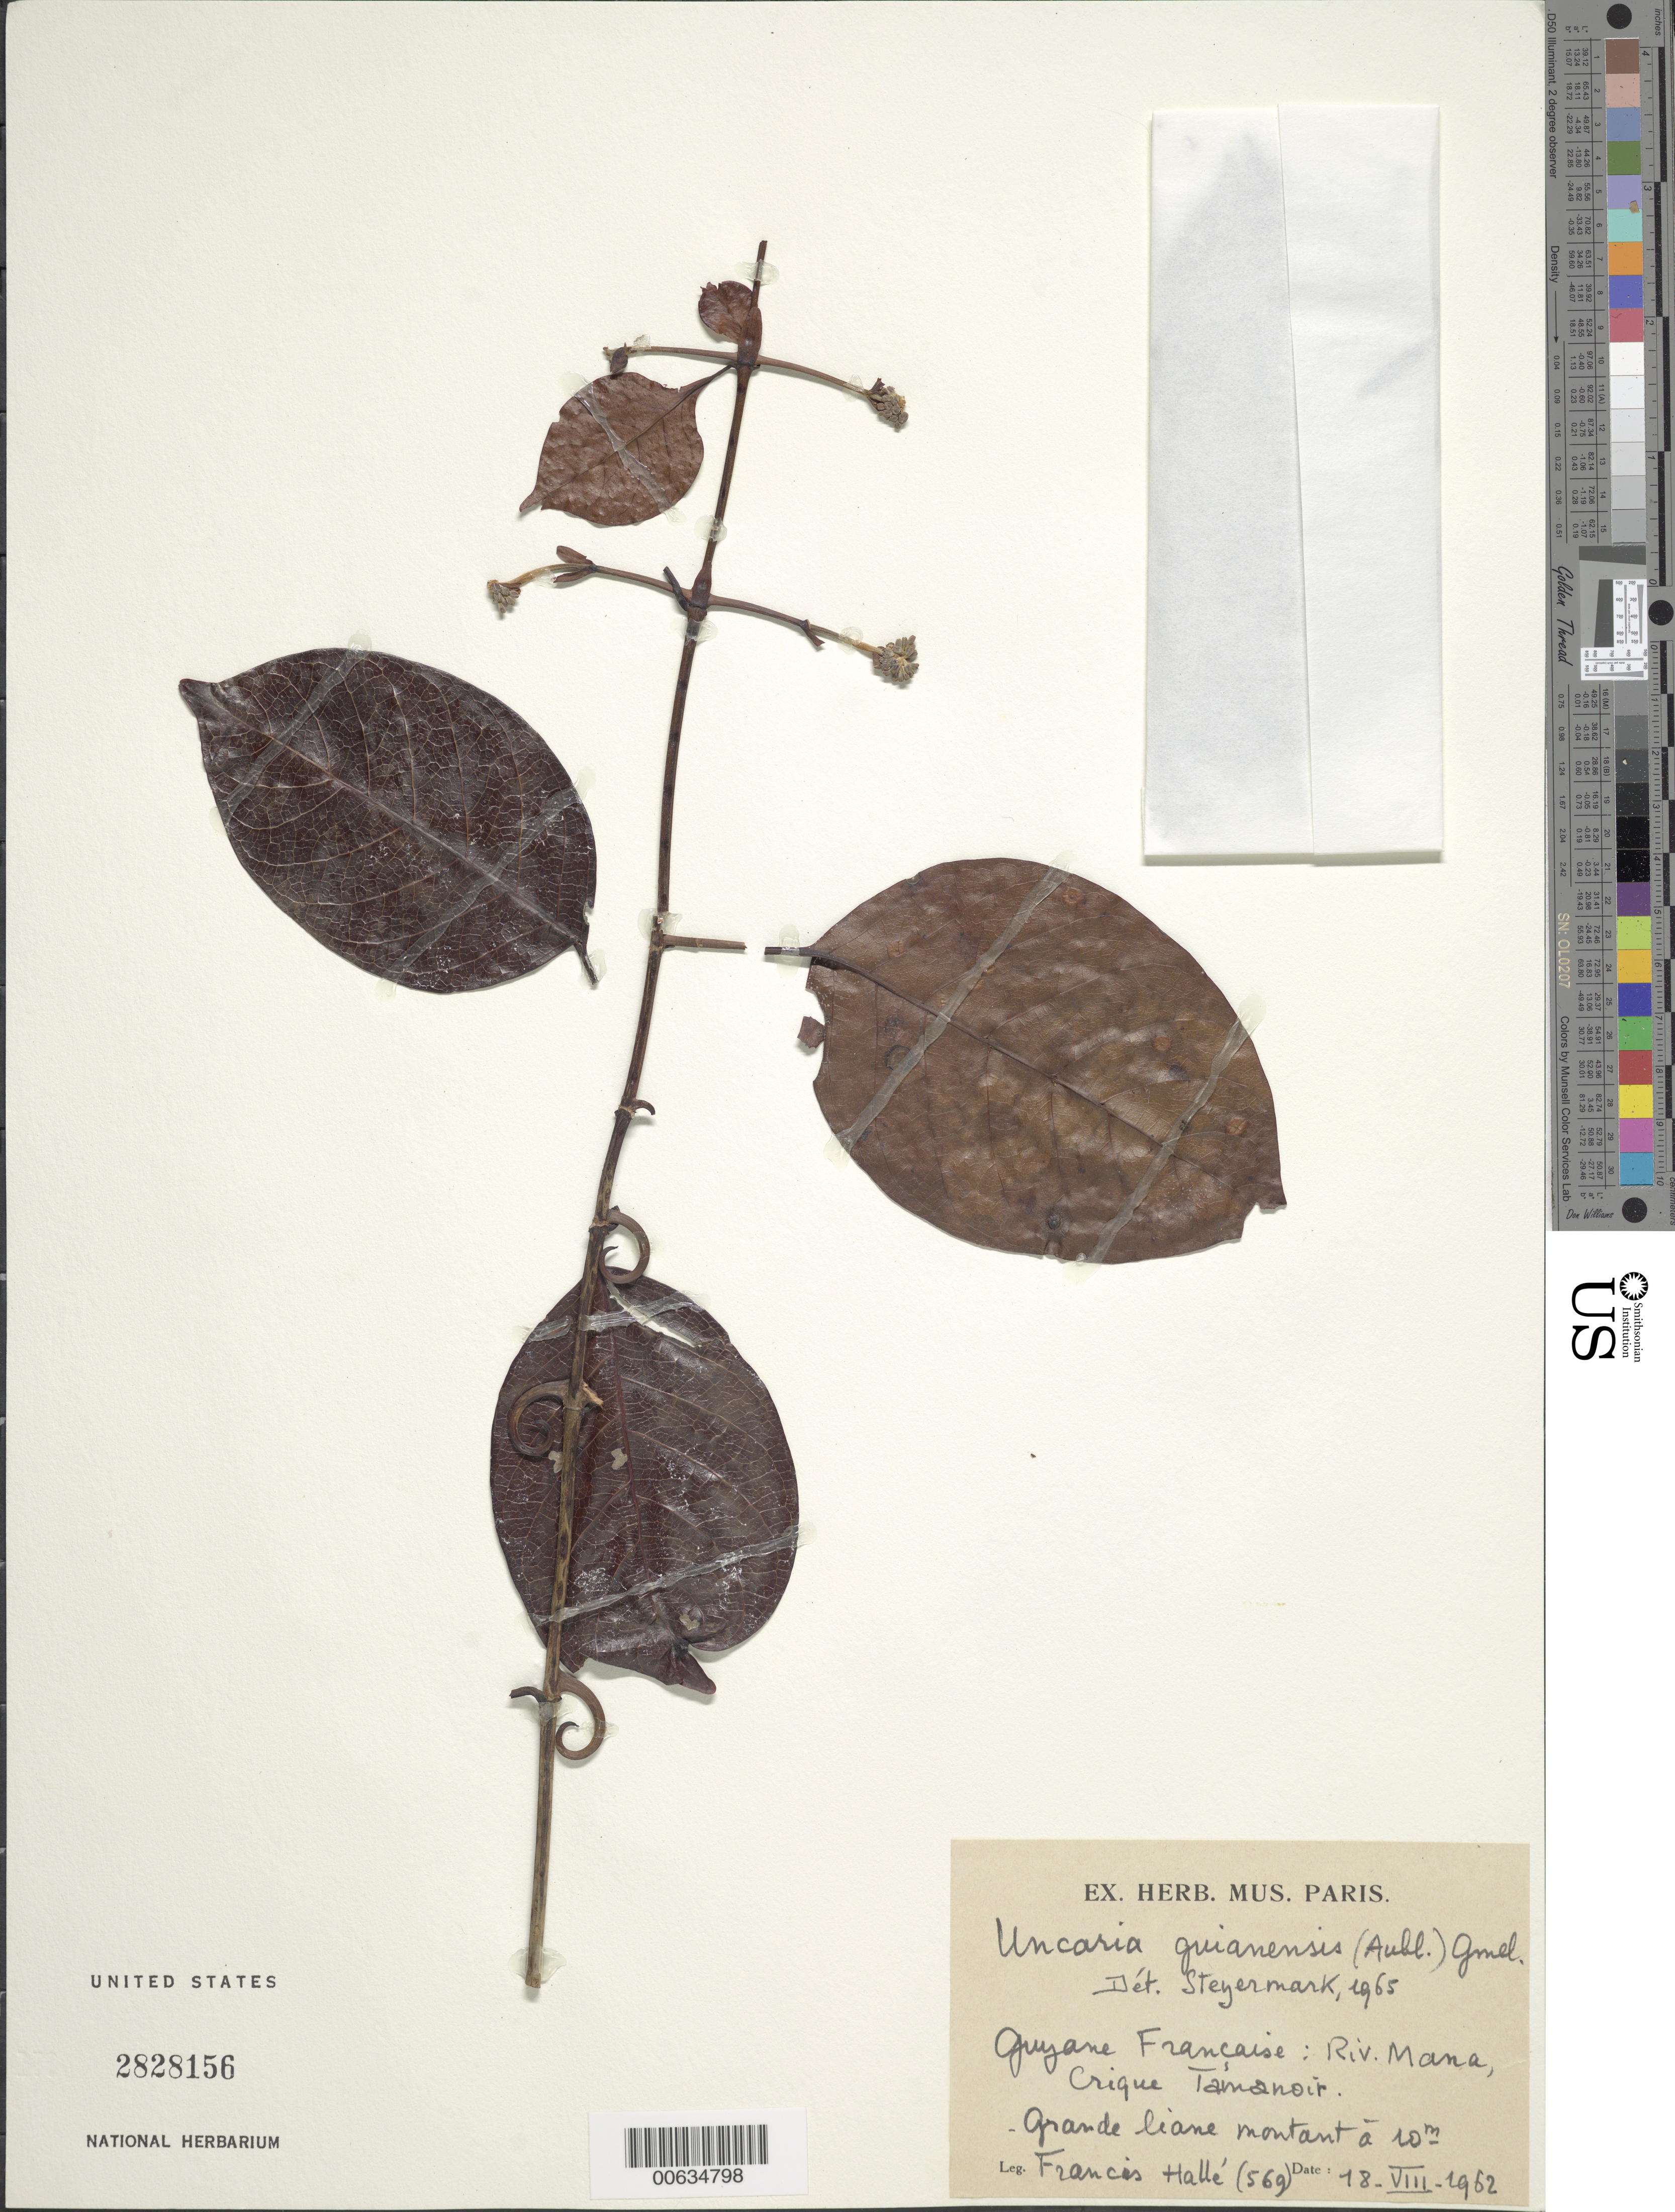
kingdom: Plantae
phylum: Tracheophyta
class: Magnoliopsida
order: Gentianales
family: Rubiaceae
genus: Uncaria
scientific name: Uncaria guianensis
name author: (Aubl.) J.F. Gmel.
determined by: Steyermark, Julian A., (VEN)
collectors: F. Hallé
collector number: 569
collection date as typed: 18-Aug-62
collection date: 1962-08-18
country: French Guiana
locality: Rivière Mana, crique Tamanoir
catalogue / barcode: US 2828156